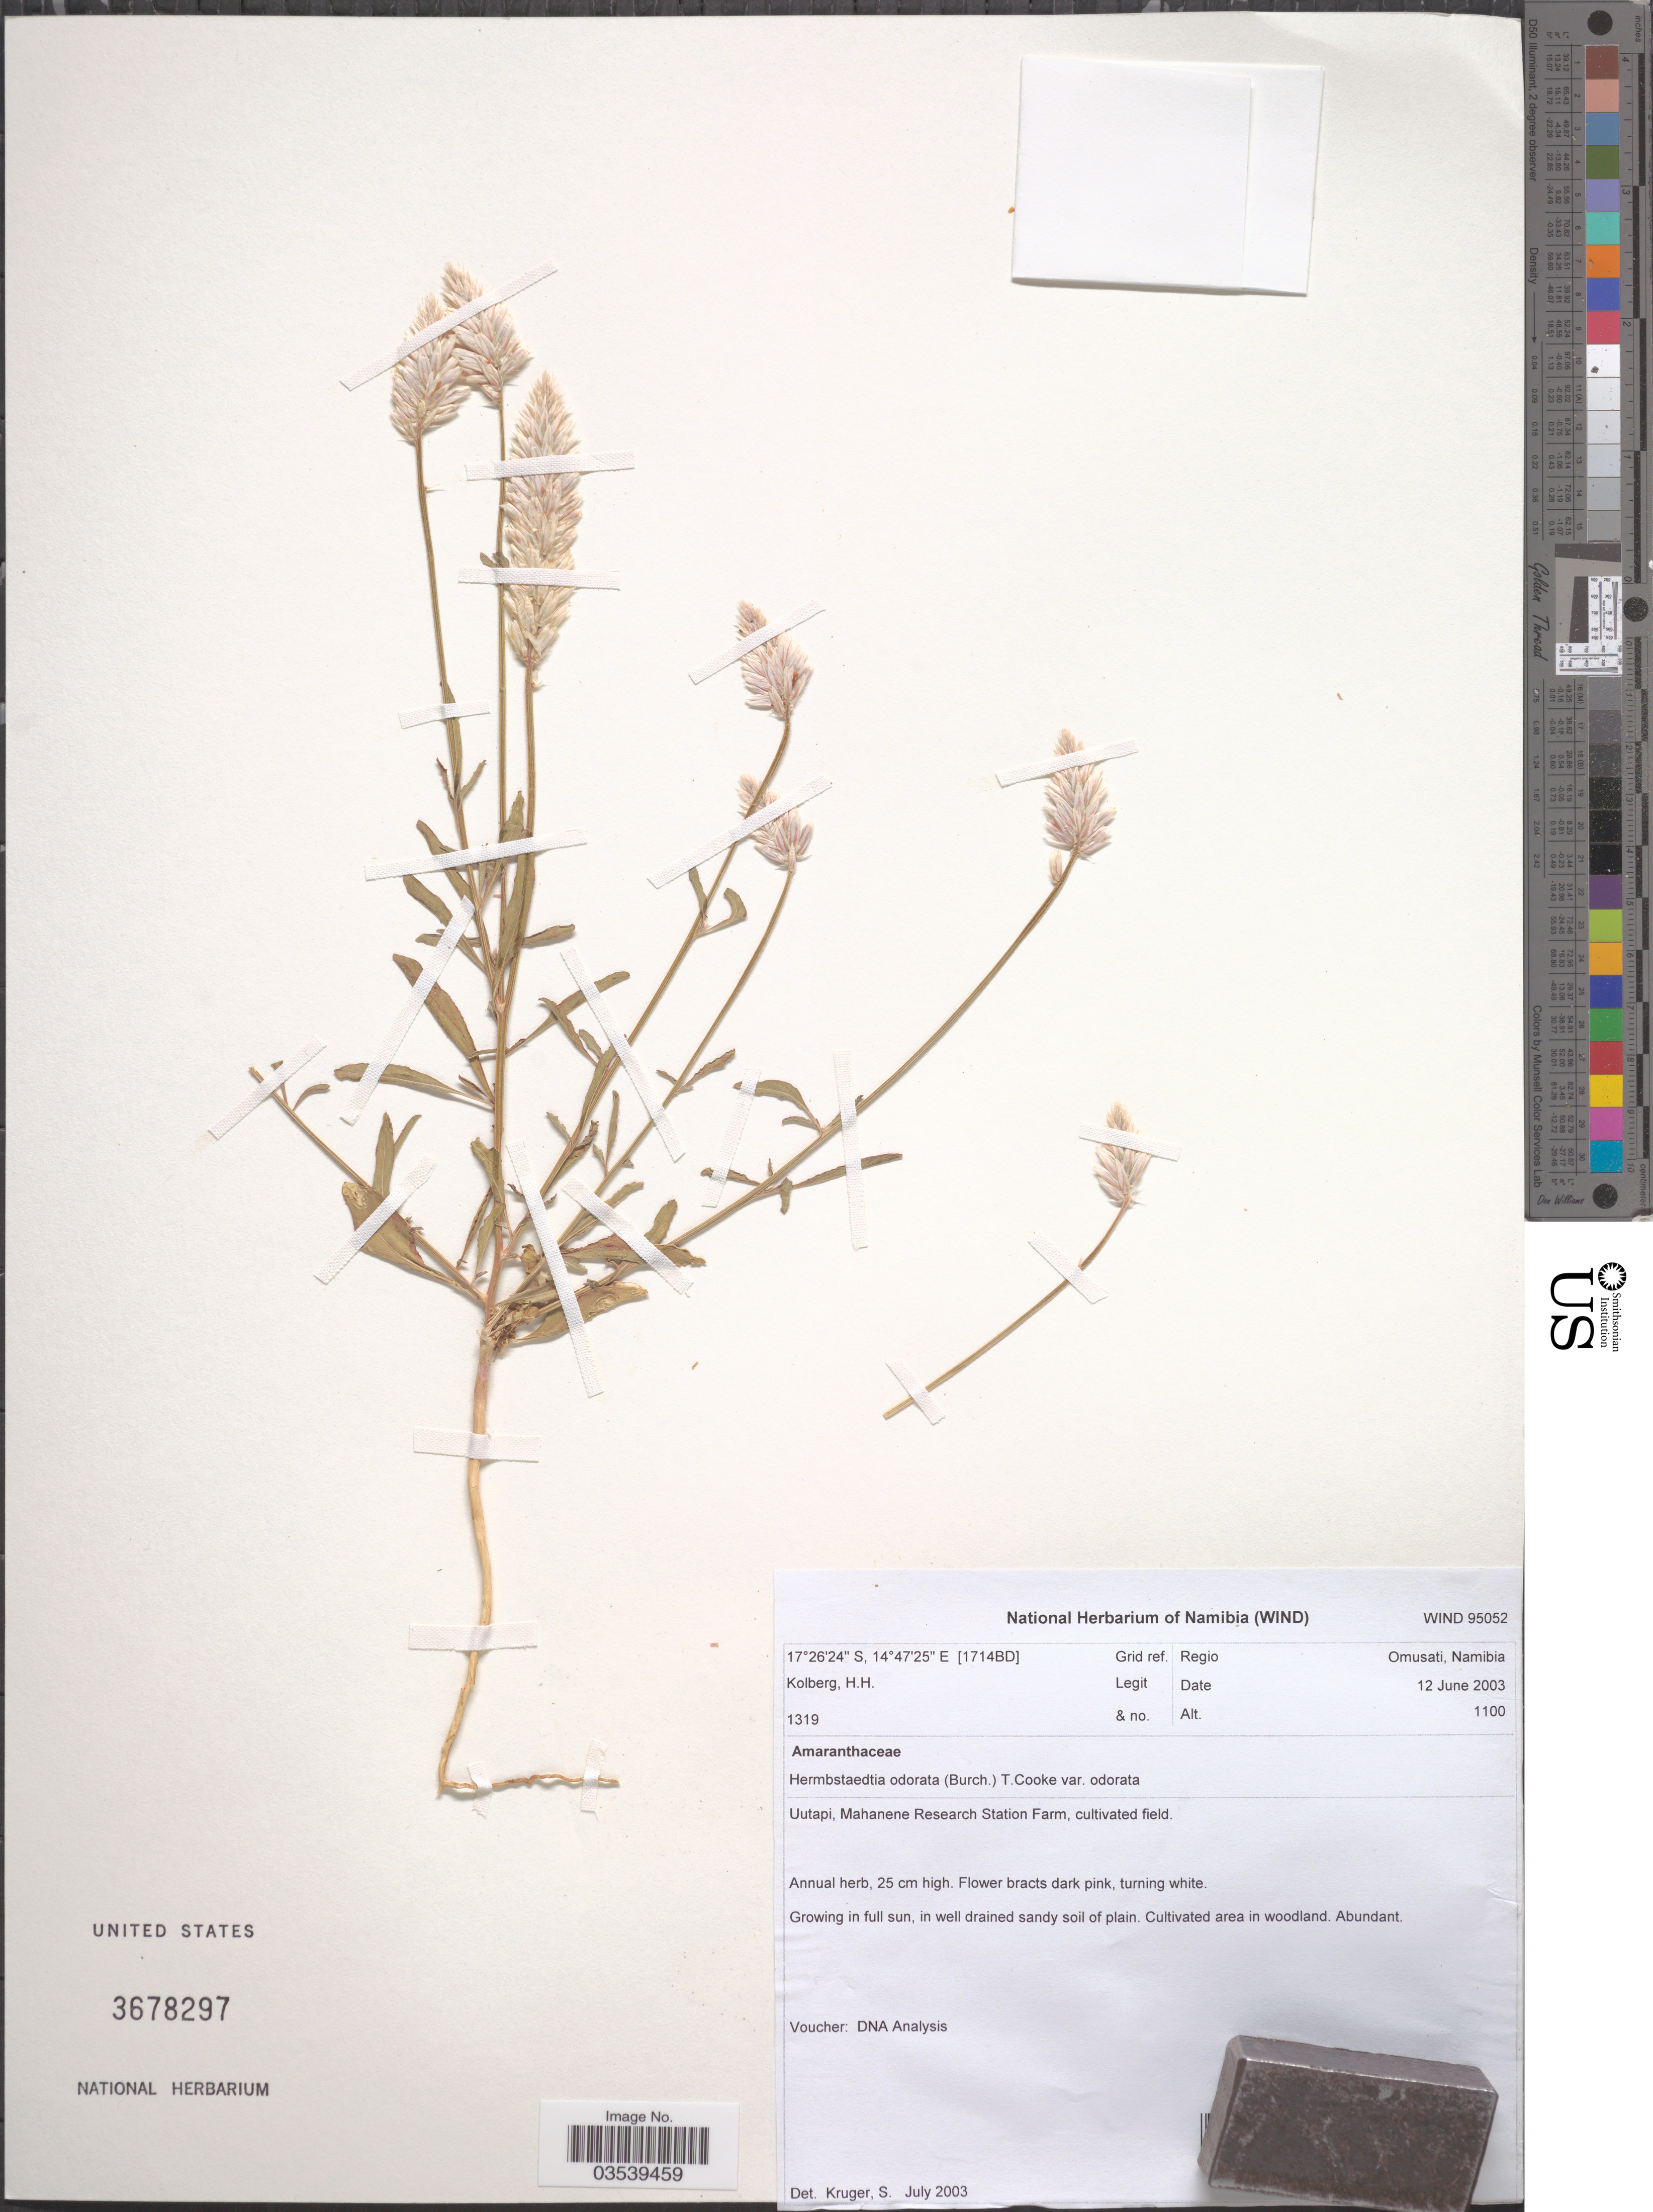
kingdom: Plantae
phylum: Tracheophyta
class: Magnoliopsida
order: Caryophyllales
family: Amaranthaceae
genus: Hermbstaedtia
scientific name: Hermbstaedtia odorata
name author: (Burch.) T. Cooke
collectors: H. H. Kolberg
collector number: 1319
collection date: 2003-06-12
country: Namibia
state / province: Omusati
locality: Grid ref. [1714BD]. Uutapi, Mahanene Research Station Farm.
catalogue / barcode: US 3678297